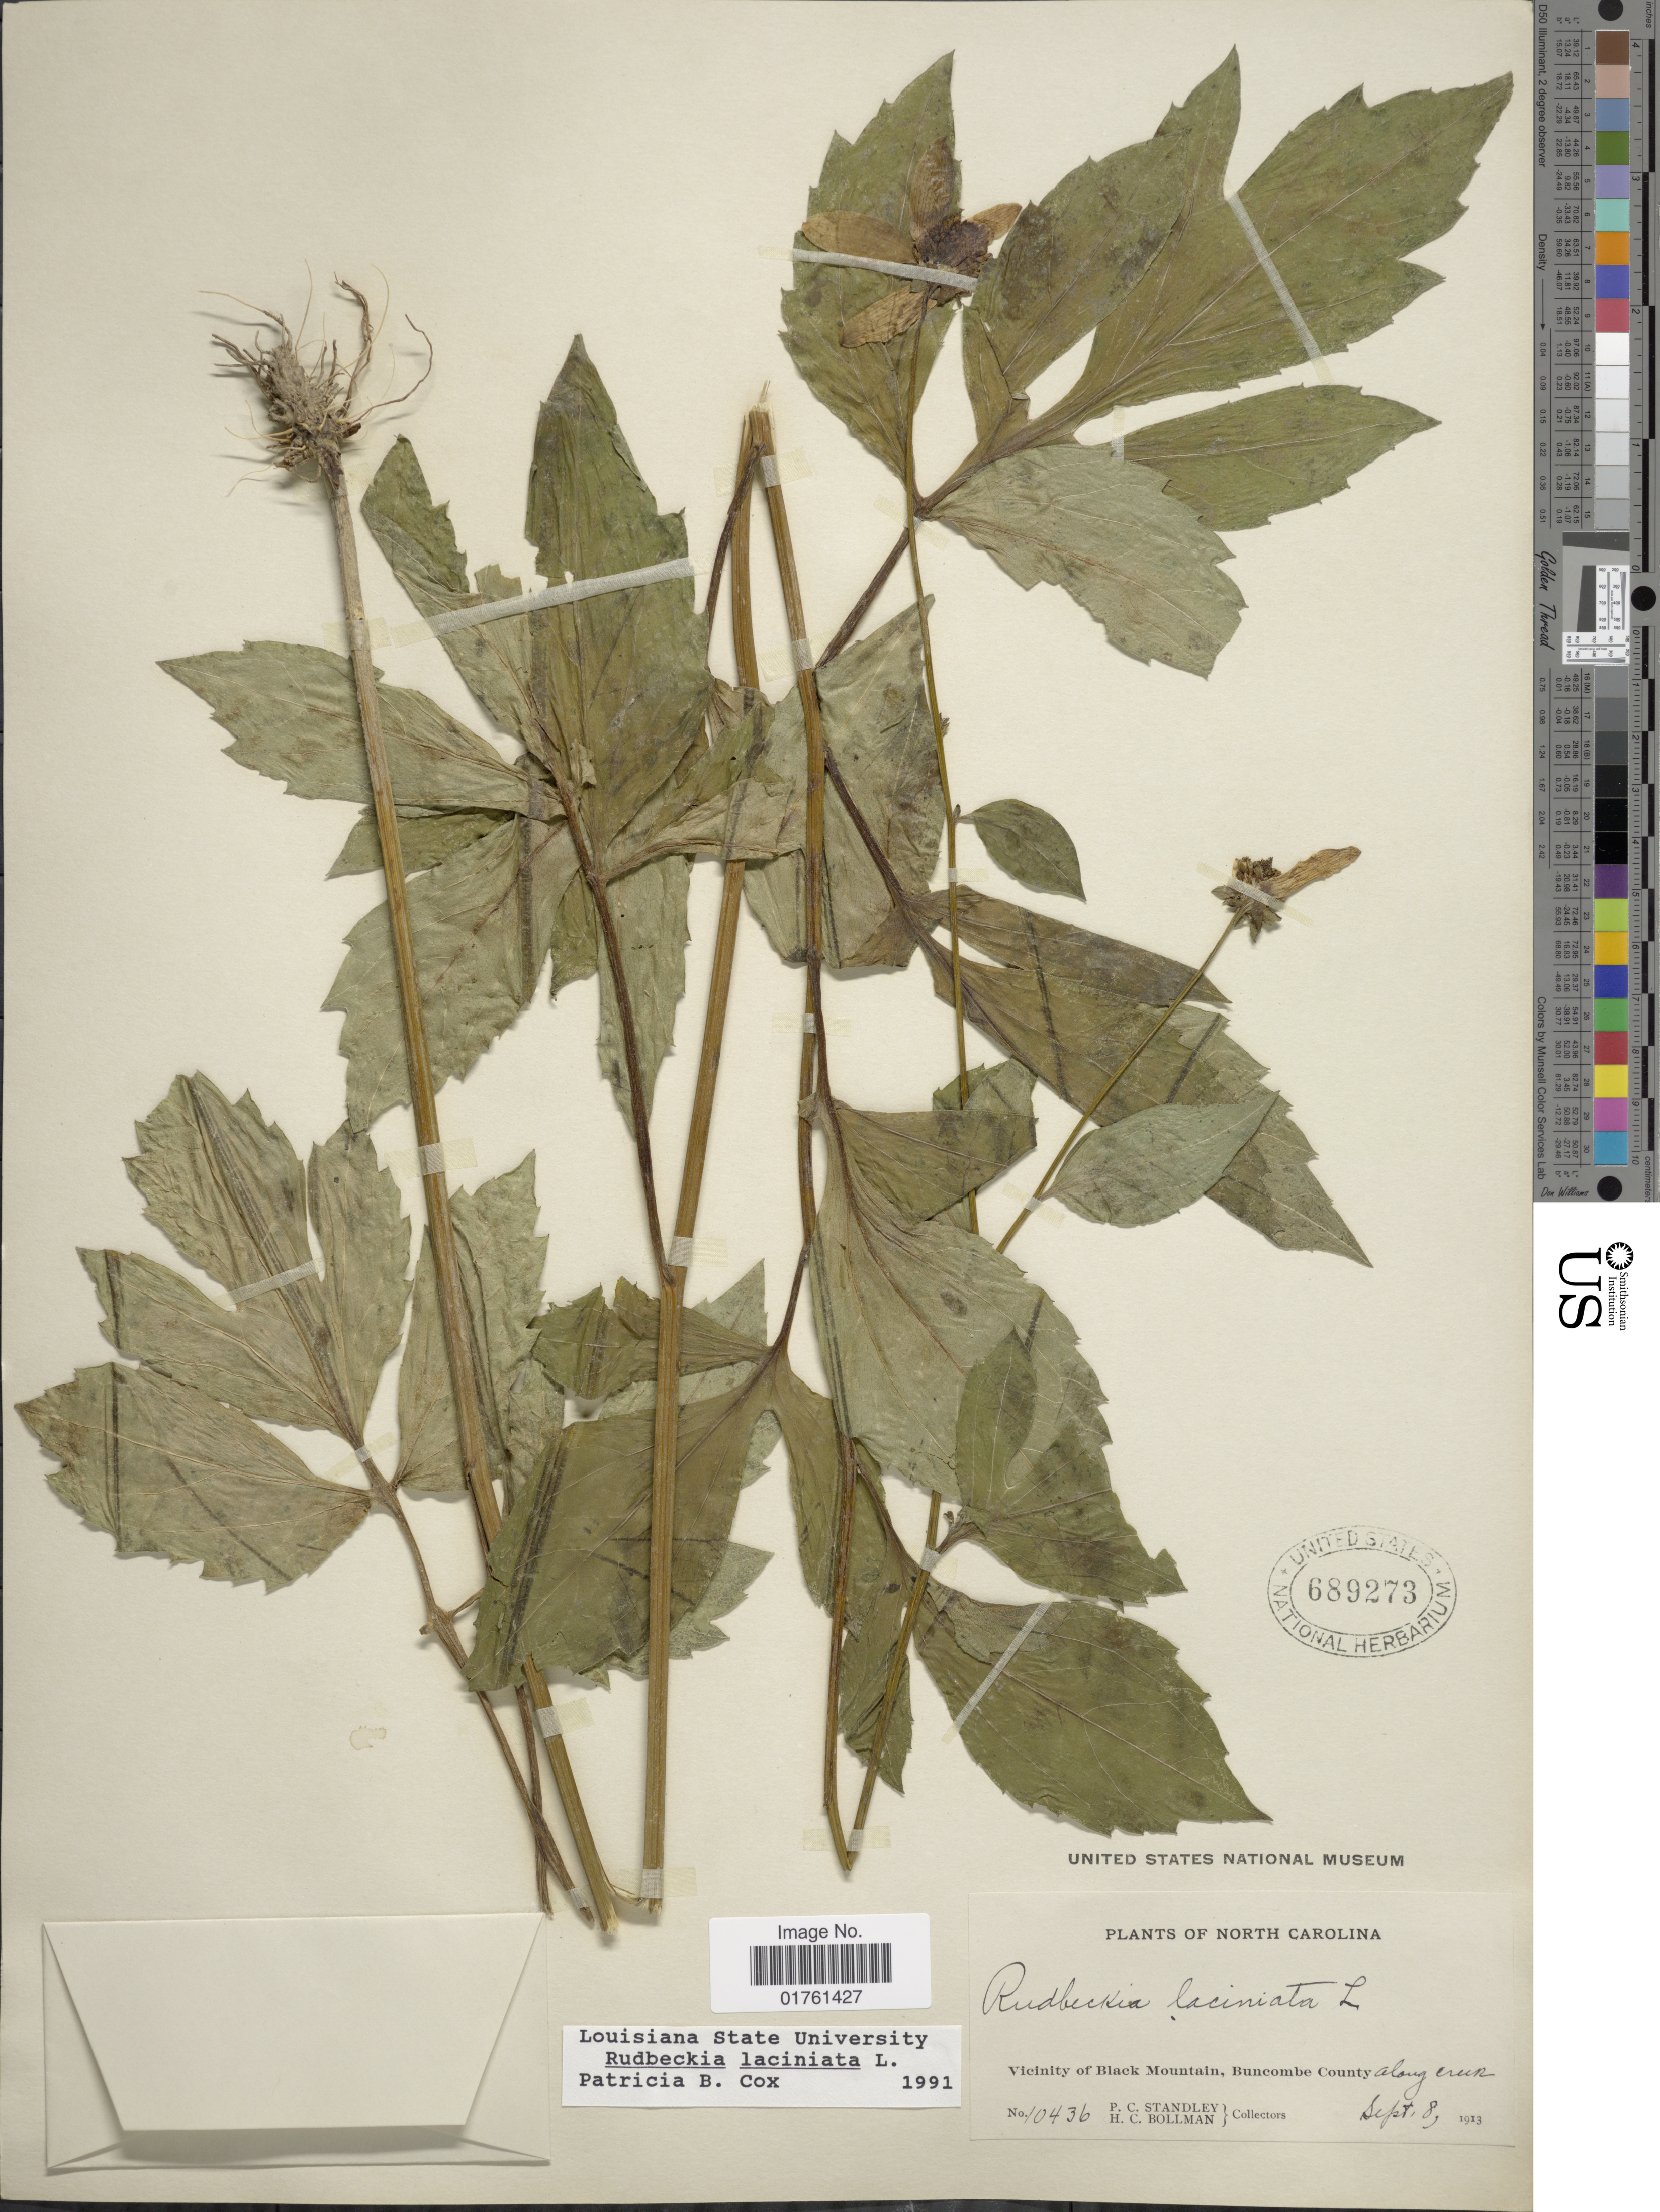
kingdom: Plantae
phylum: Tracheophyta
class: Magnoliopsida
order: Asterales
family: Asteraceae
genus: Rudbeckia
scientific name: Rudbeckia laciniata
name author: L.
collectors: P. C. Standley & H. C. Bollman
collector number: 10436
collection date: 1913-09-08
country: United States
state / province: North Carolina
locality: Vicinity of Black Mountain, Buncombe County along creek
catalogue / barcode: US 689273